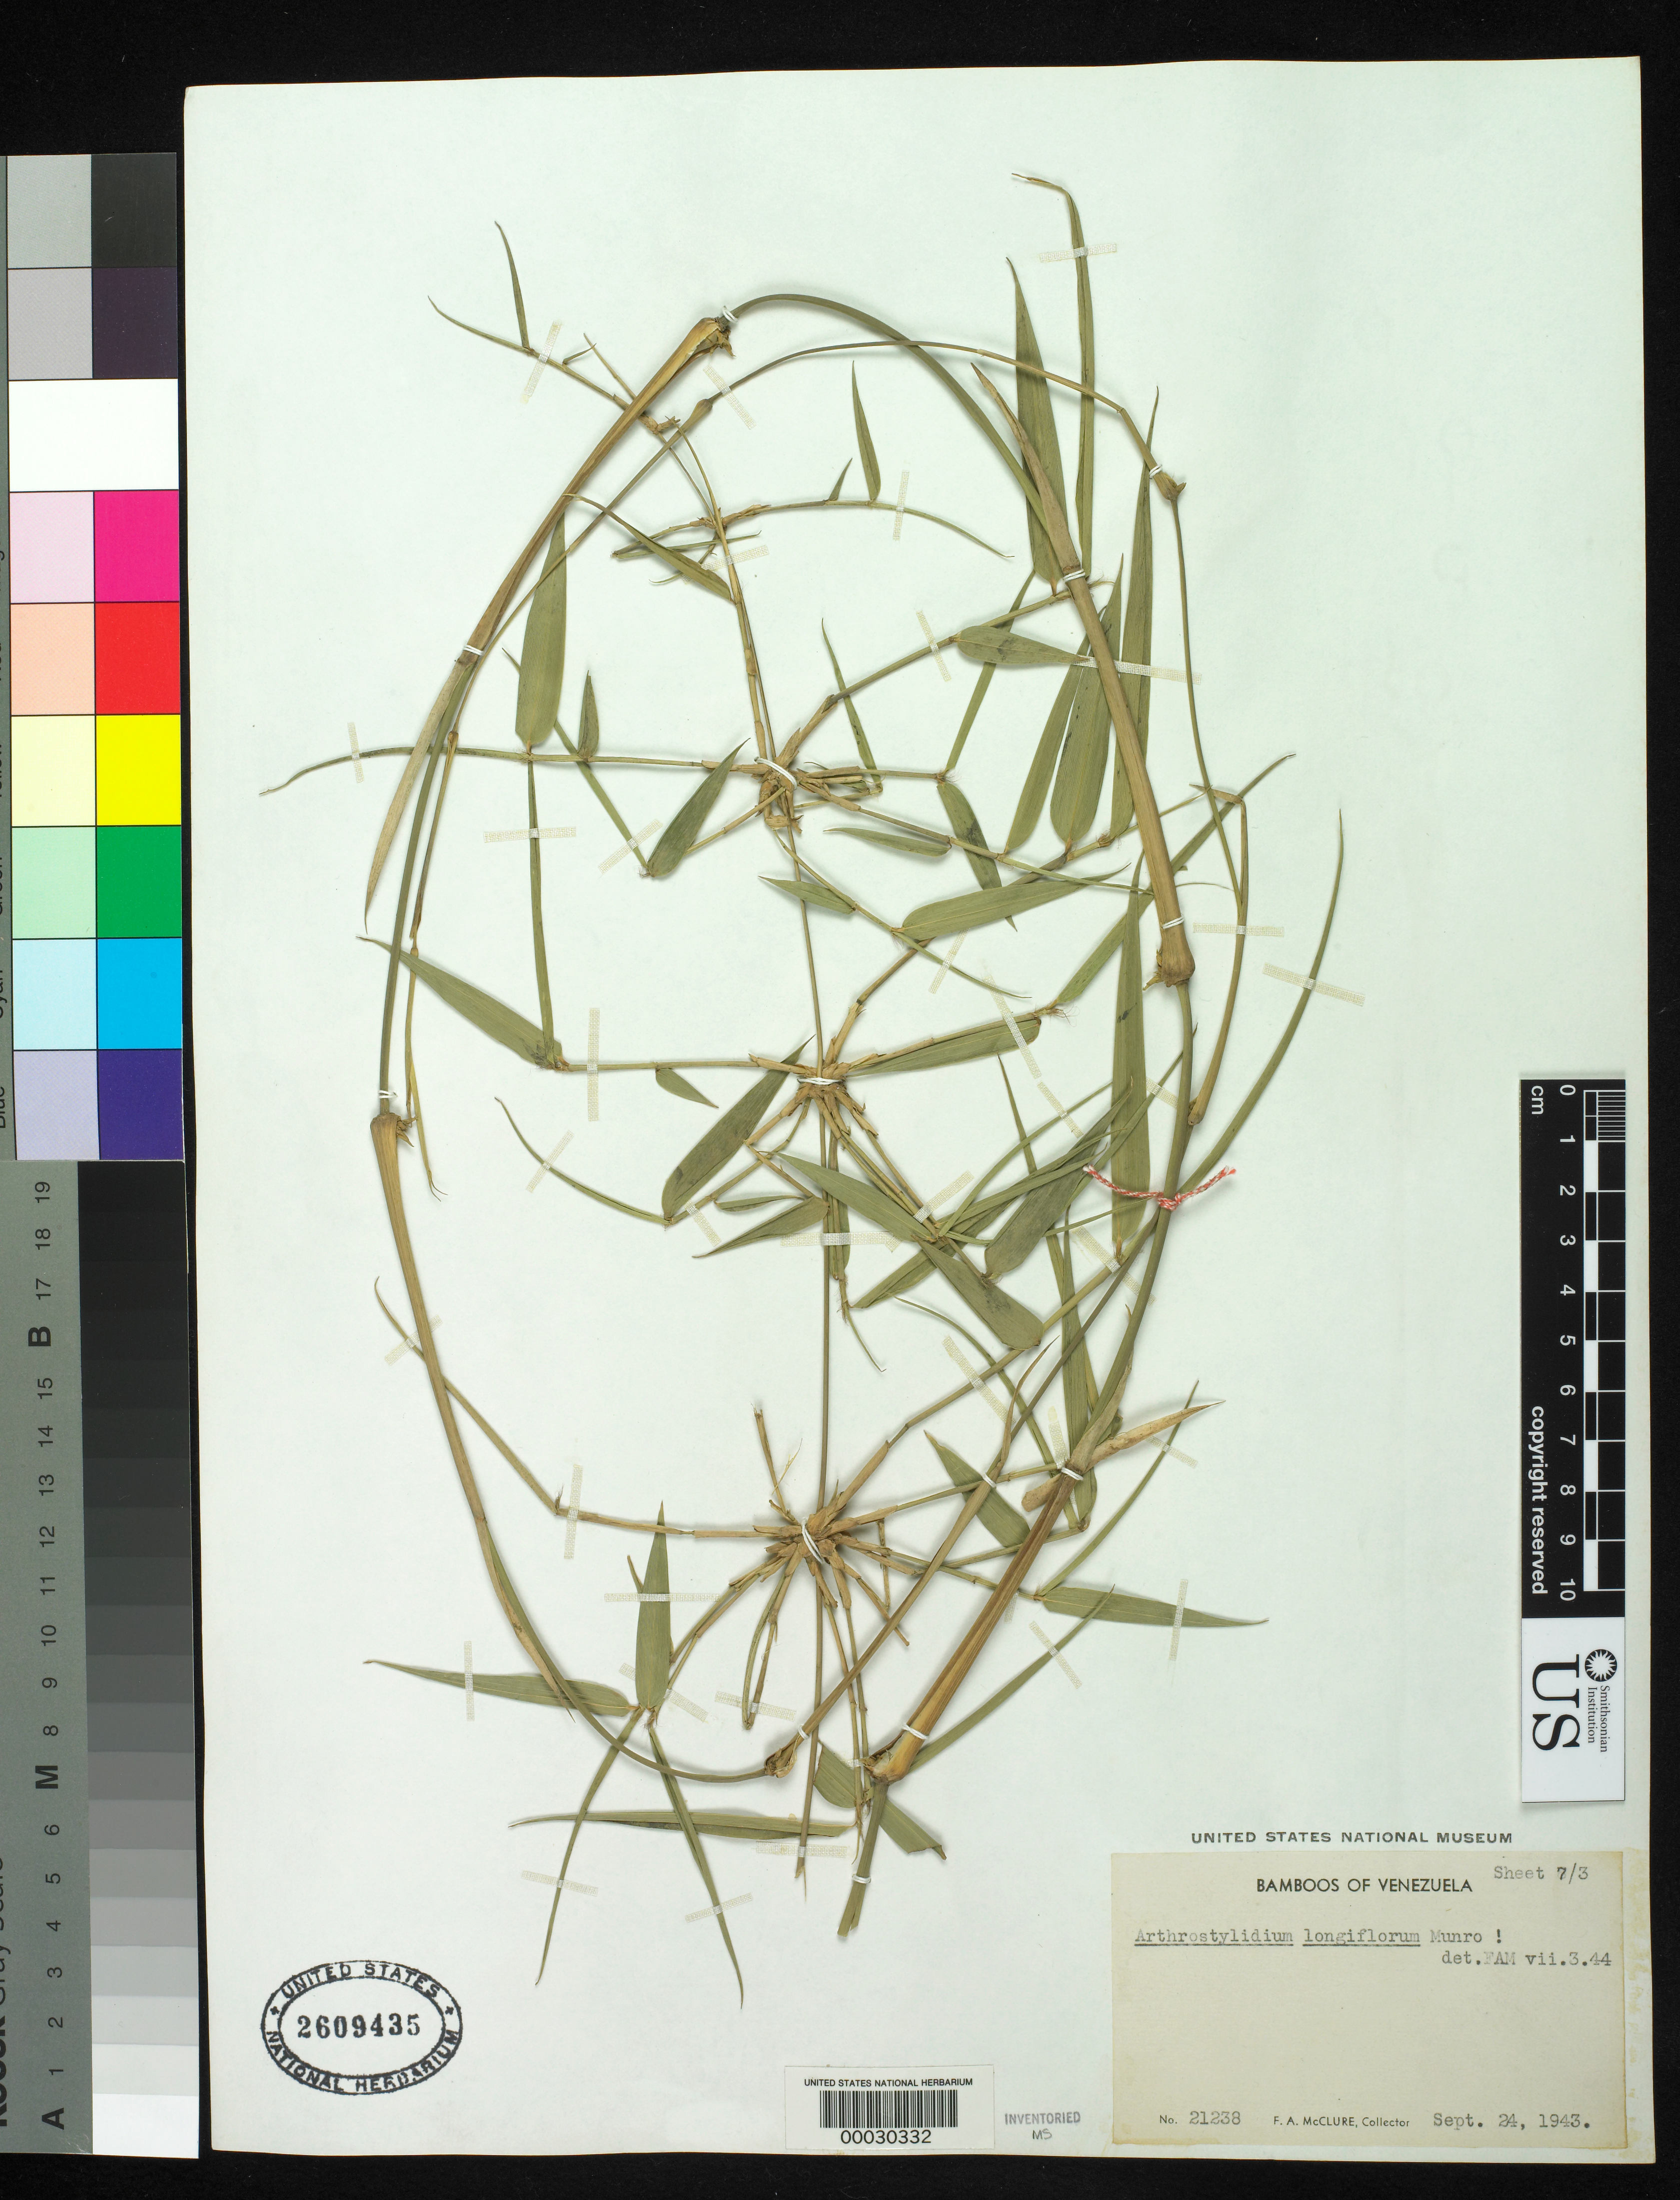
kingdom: Plantae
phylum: Tracheophyta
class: Liliopsida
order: Poales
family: Poaceae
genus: Arthrostylidium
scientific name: Arthrostylidium longiflorum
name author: Munro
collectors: F. A. McClure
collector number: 21238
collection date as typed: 24 Sep 1943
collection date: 1943-09-24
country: Venezuela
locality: El Junquito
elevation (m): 1800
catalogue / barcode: US 2609435